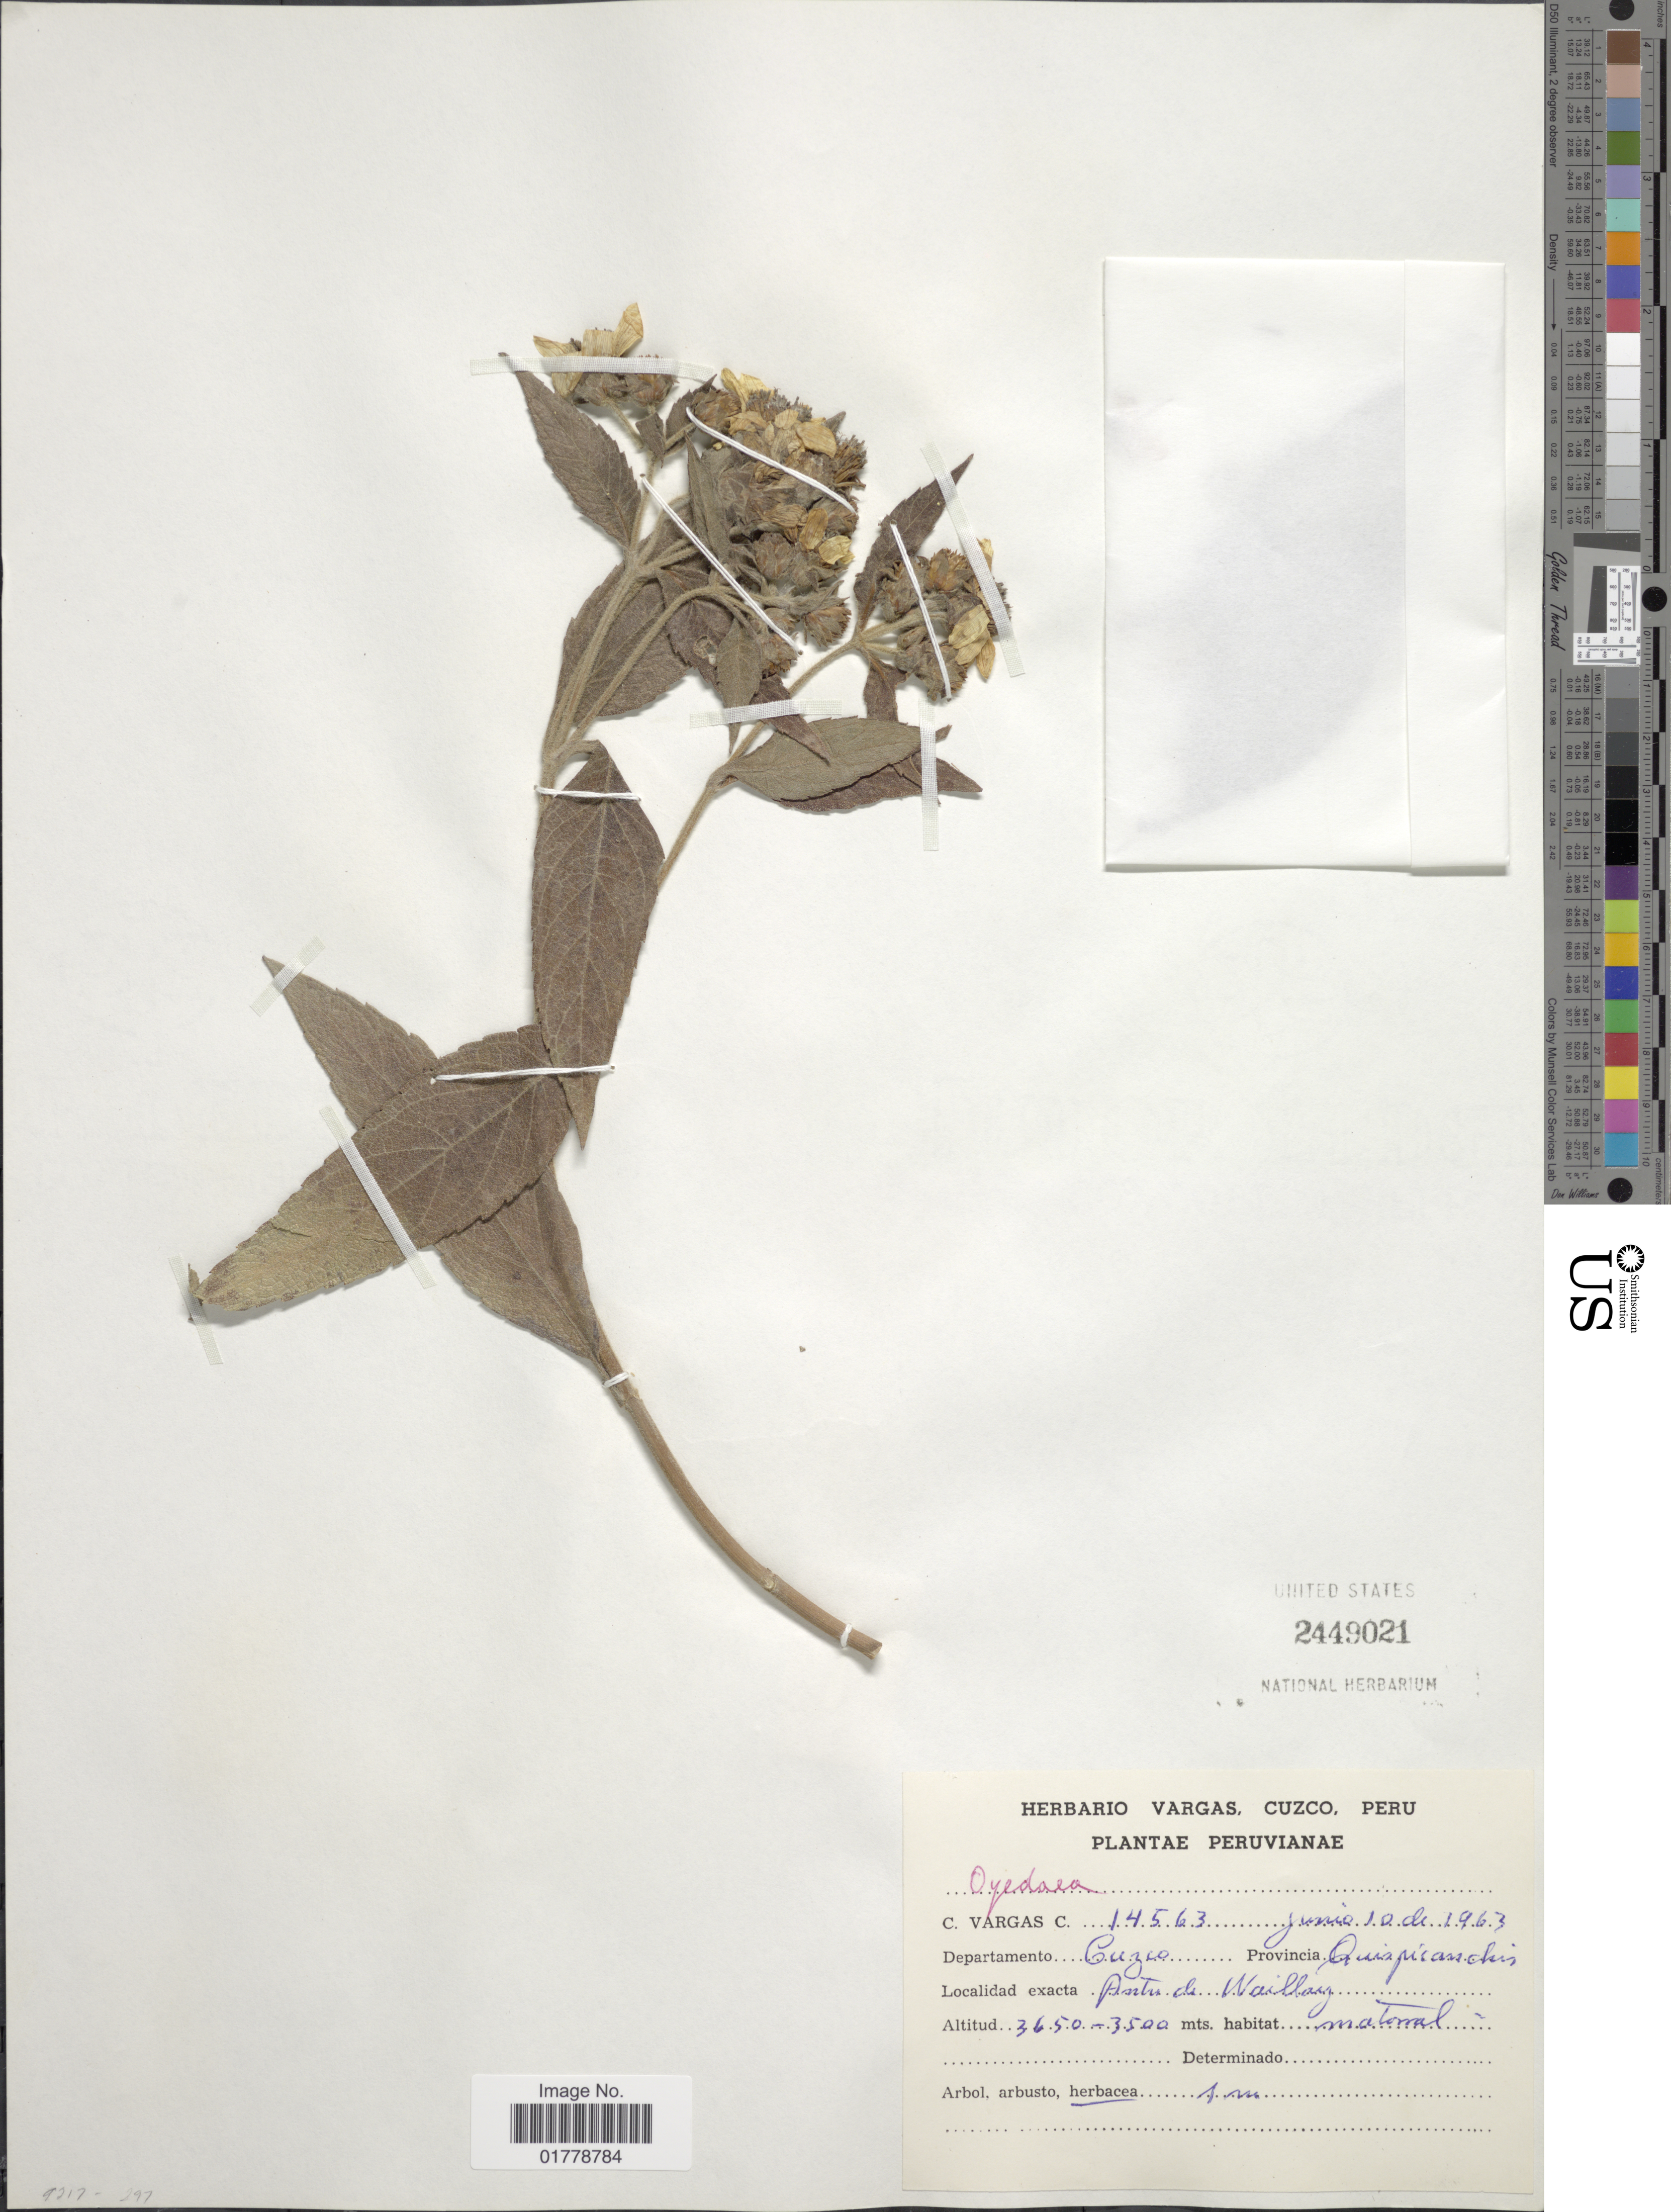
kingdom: Plantae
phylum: Tracheophyta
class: Magnoliopsida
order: Asterales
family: Asteraceae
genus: Oyedaea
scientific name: Oyedaea rusbyi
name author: S.F. Blake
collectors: C. Vargas Calderón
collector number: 14563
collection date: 1963-06-10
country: Peru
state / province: Cusco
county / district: Quispicanchis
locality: Antes de Huayllay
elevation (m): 3500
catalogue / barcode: US 2449021